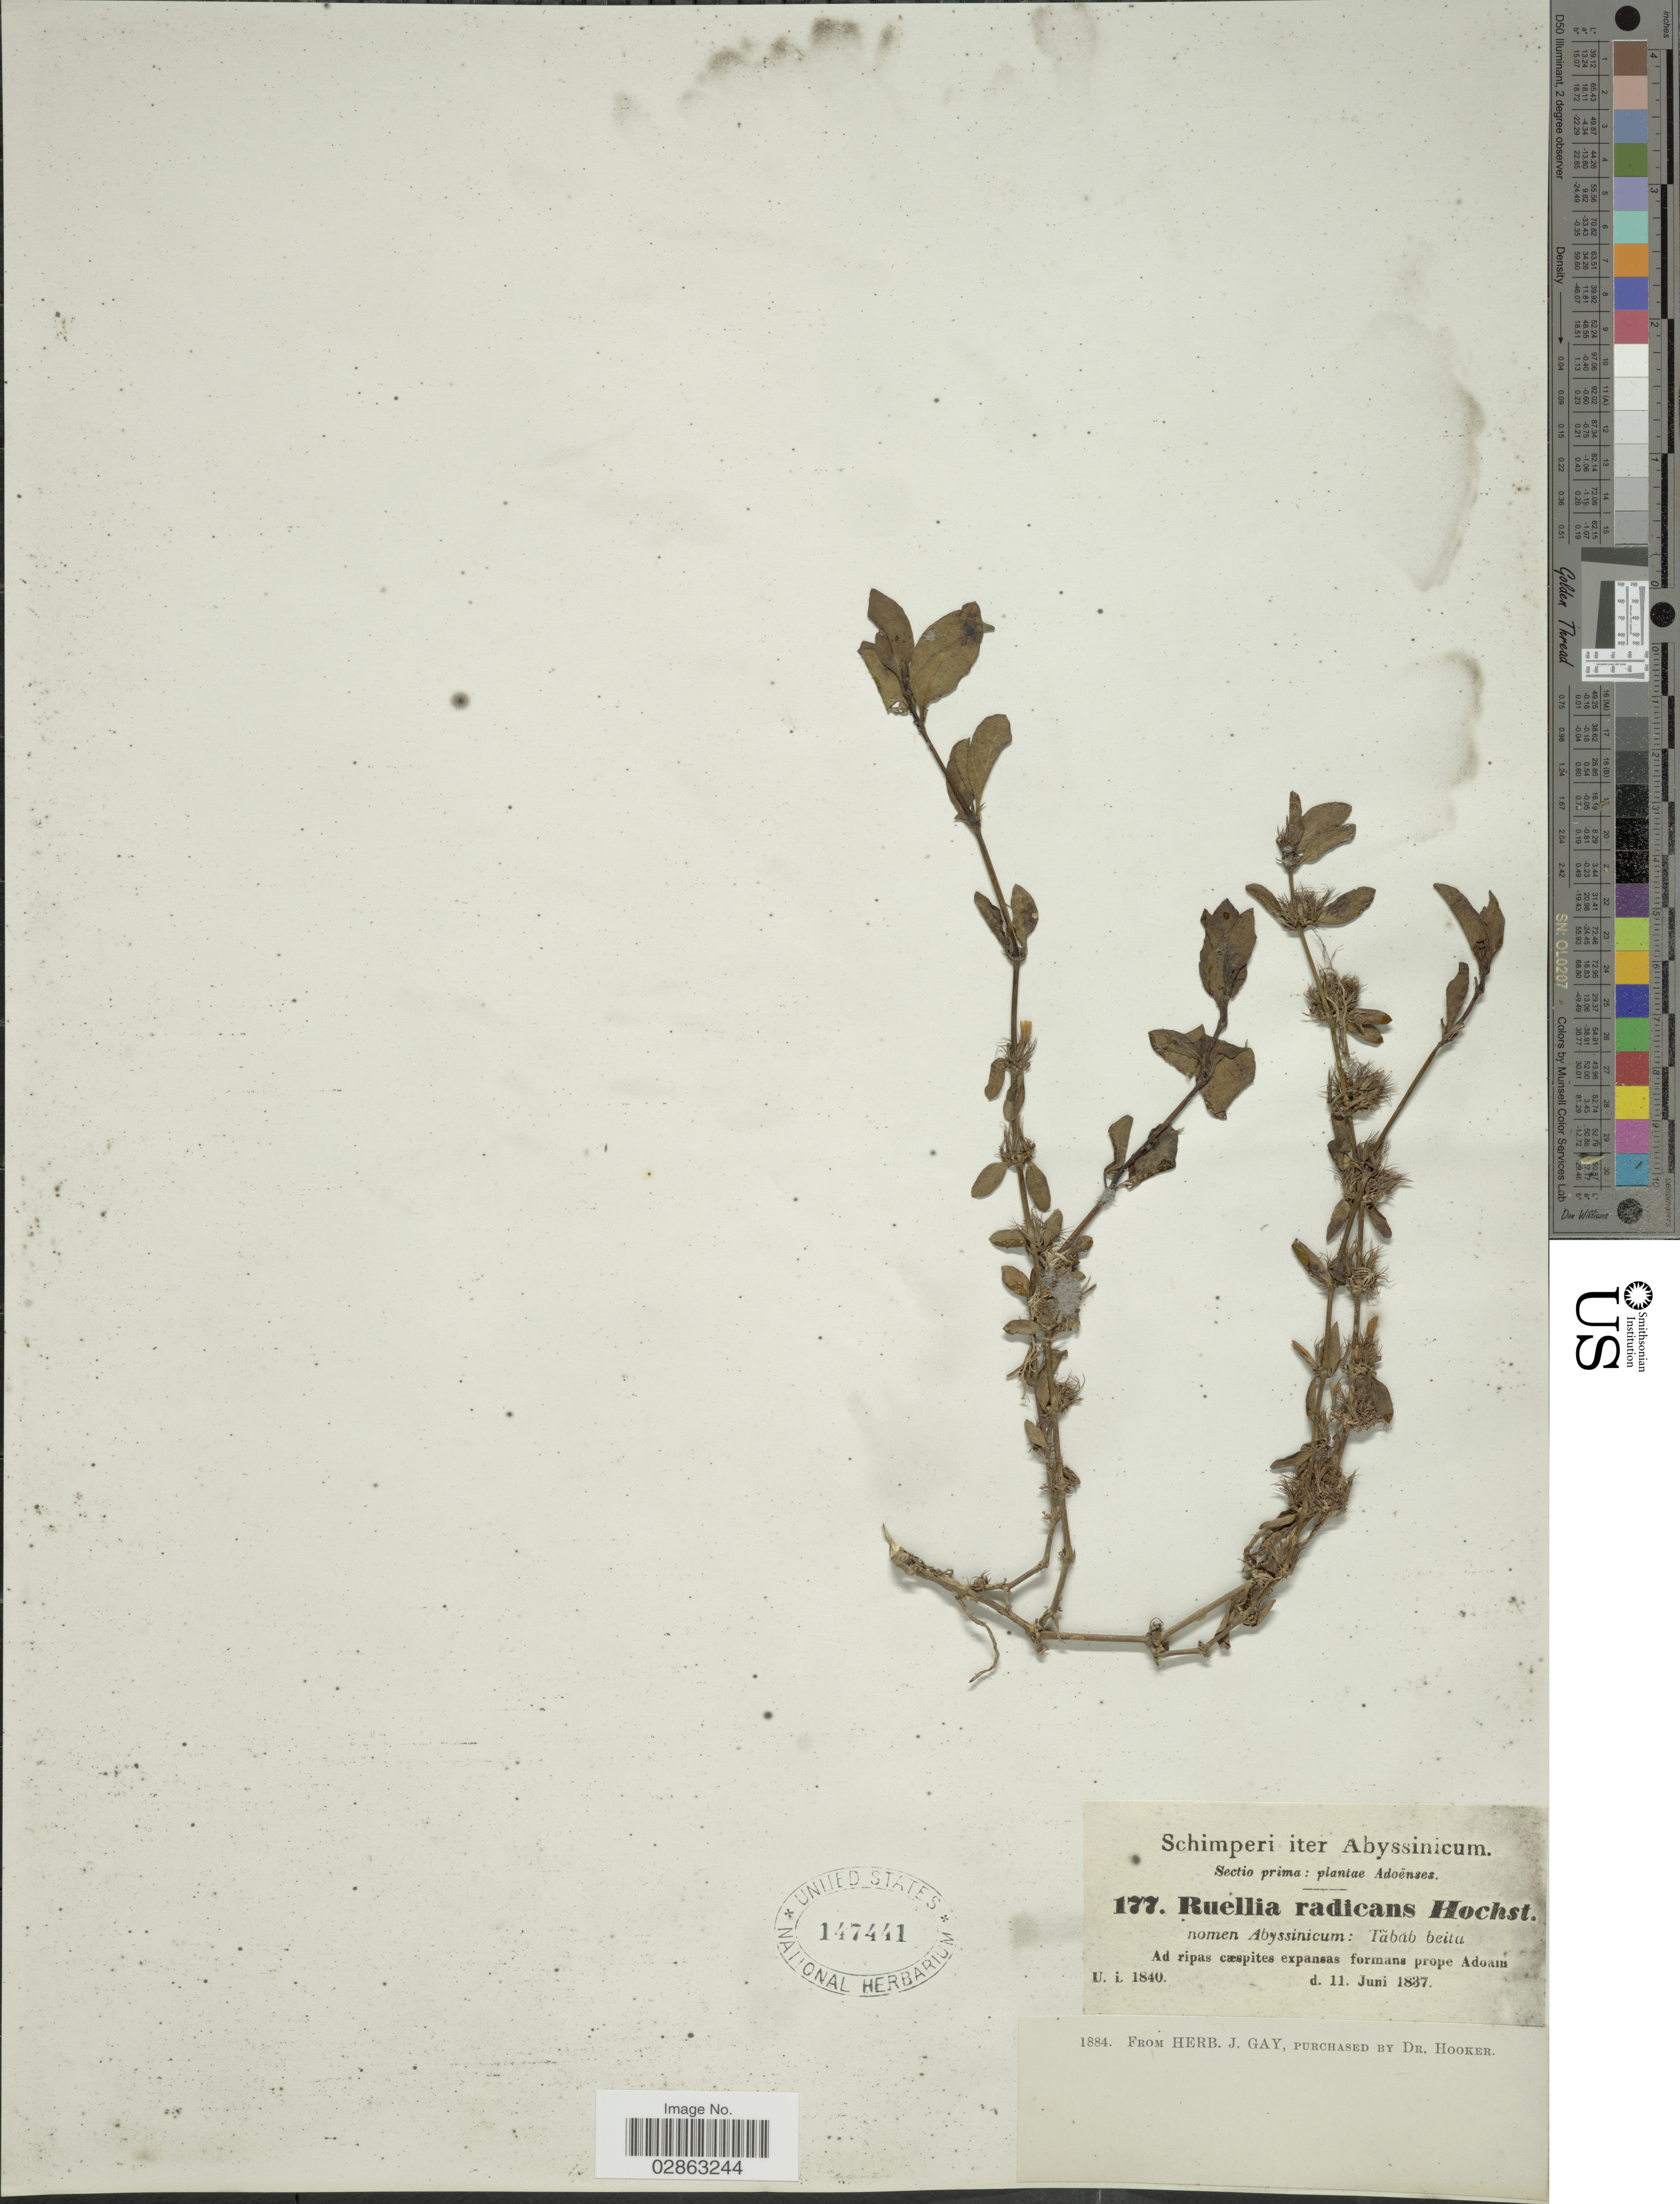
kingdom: Plantae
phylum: Tracheophyta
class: Magnoliopsida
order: Lamiales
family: Acanthaceae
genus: Ruellia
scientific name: Ruellia radicans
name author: (Nees) Lindau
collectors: -. Schimper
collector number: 177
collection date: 1837-06-11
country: Eritrea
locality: Abyssinicum. Sectio prima: Adoënses. Prope Adoam.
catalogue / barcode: US 147441